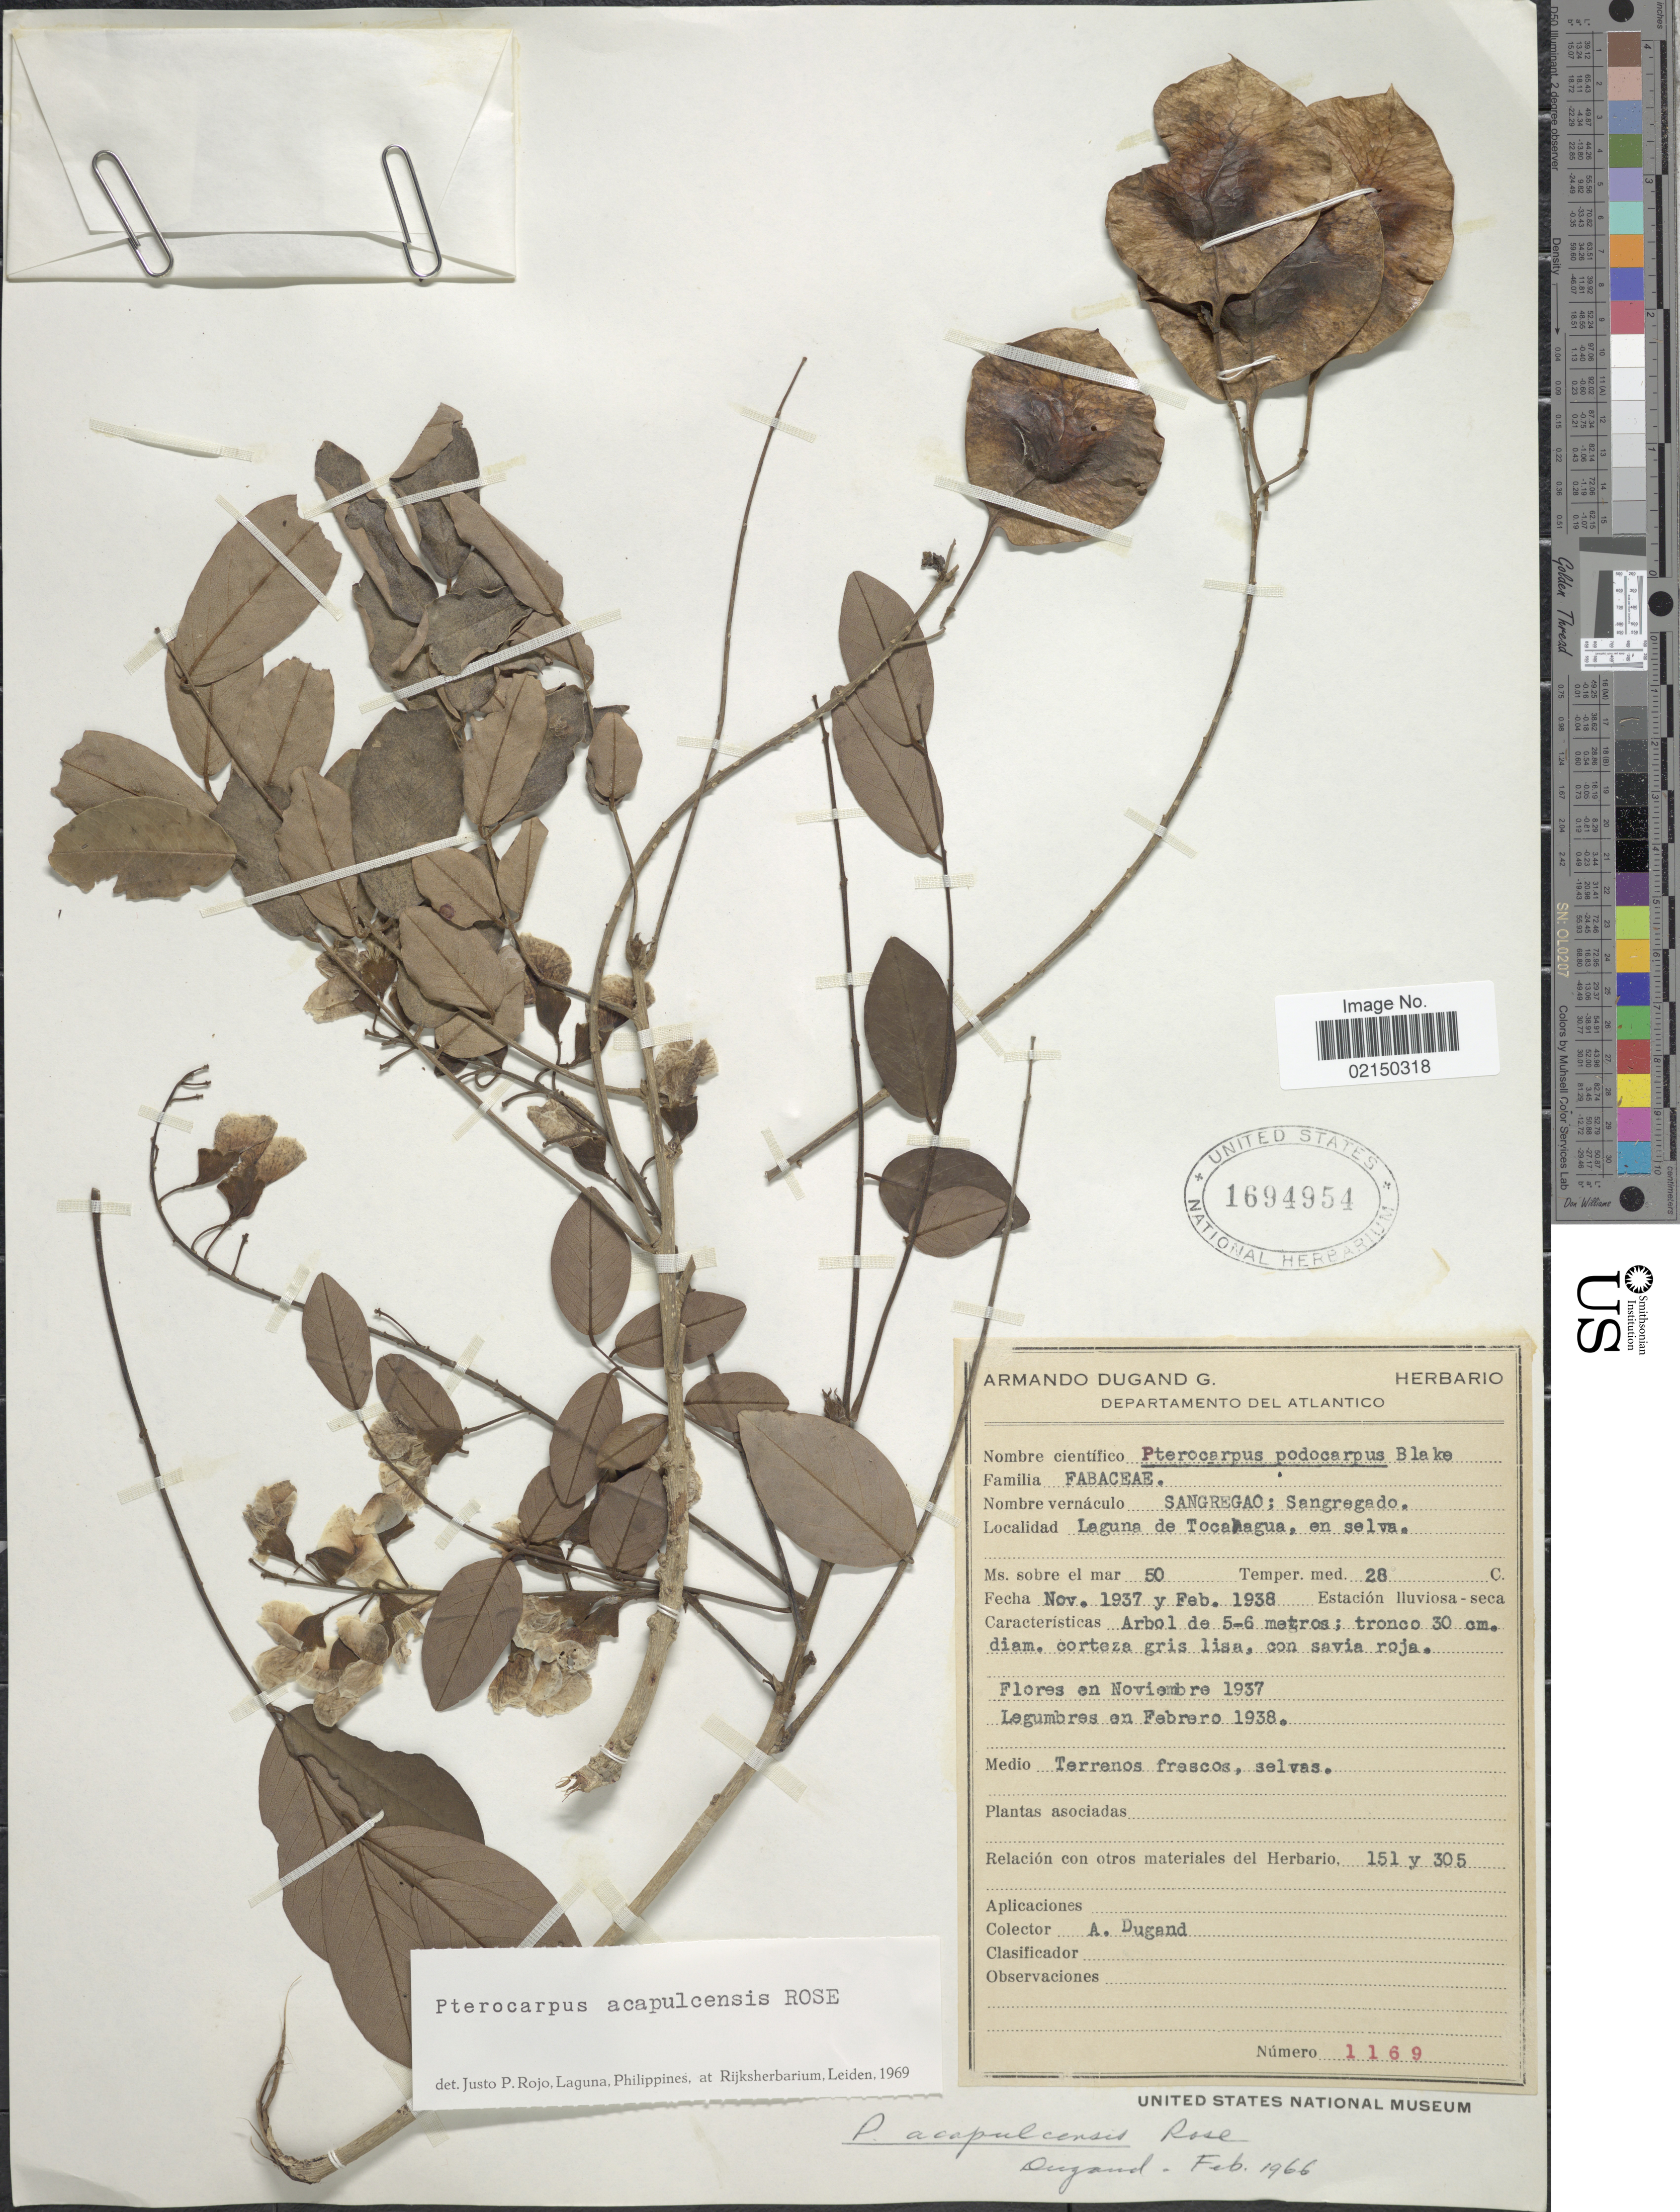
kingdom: Plantae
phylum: Tracheophyta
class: Magnoliopsida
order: Fabales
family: Fabaceae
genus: Pterocarpus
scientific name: Pterocarpus acapulcensis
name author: Rose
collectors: A. Dugand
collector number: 1169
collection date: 1937-11/1938-02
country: Colombia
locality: Departamento del Atlantico, Laguna de Tocahagua, en selva, Temper. med 28 °C.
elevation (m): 50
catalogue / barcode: US 1694954